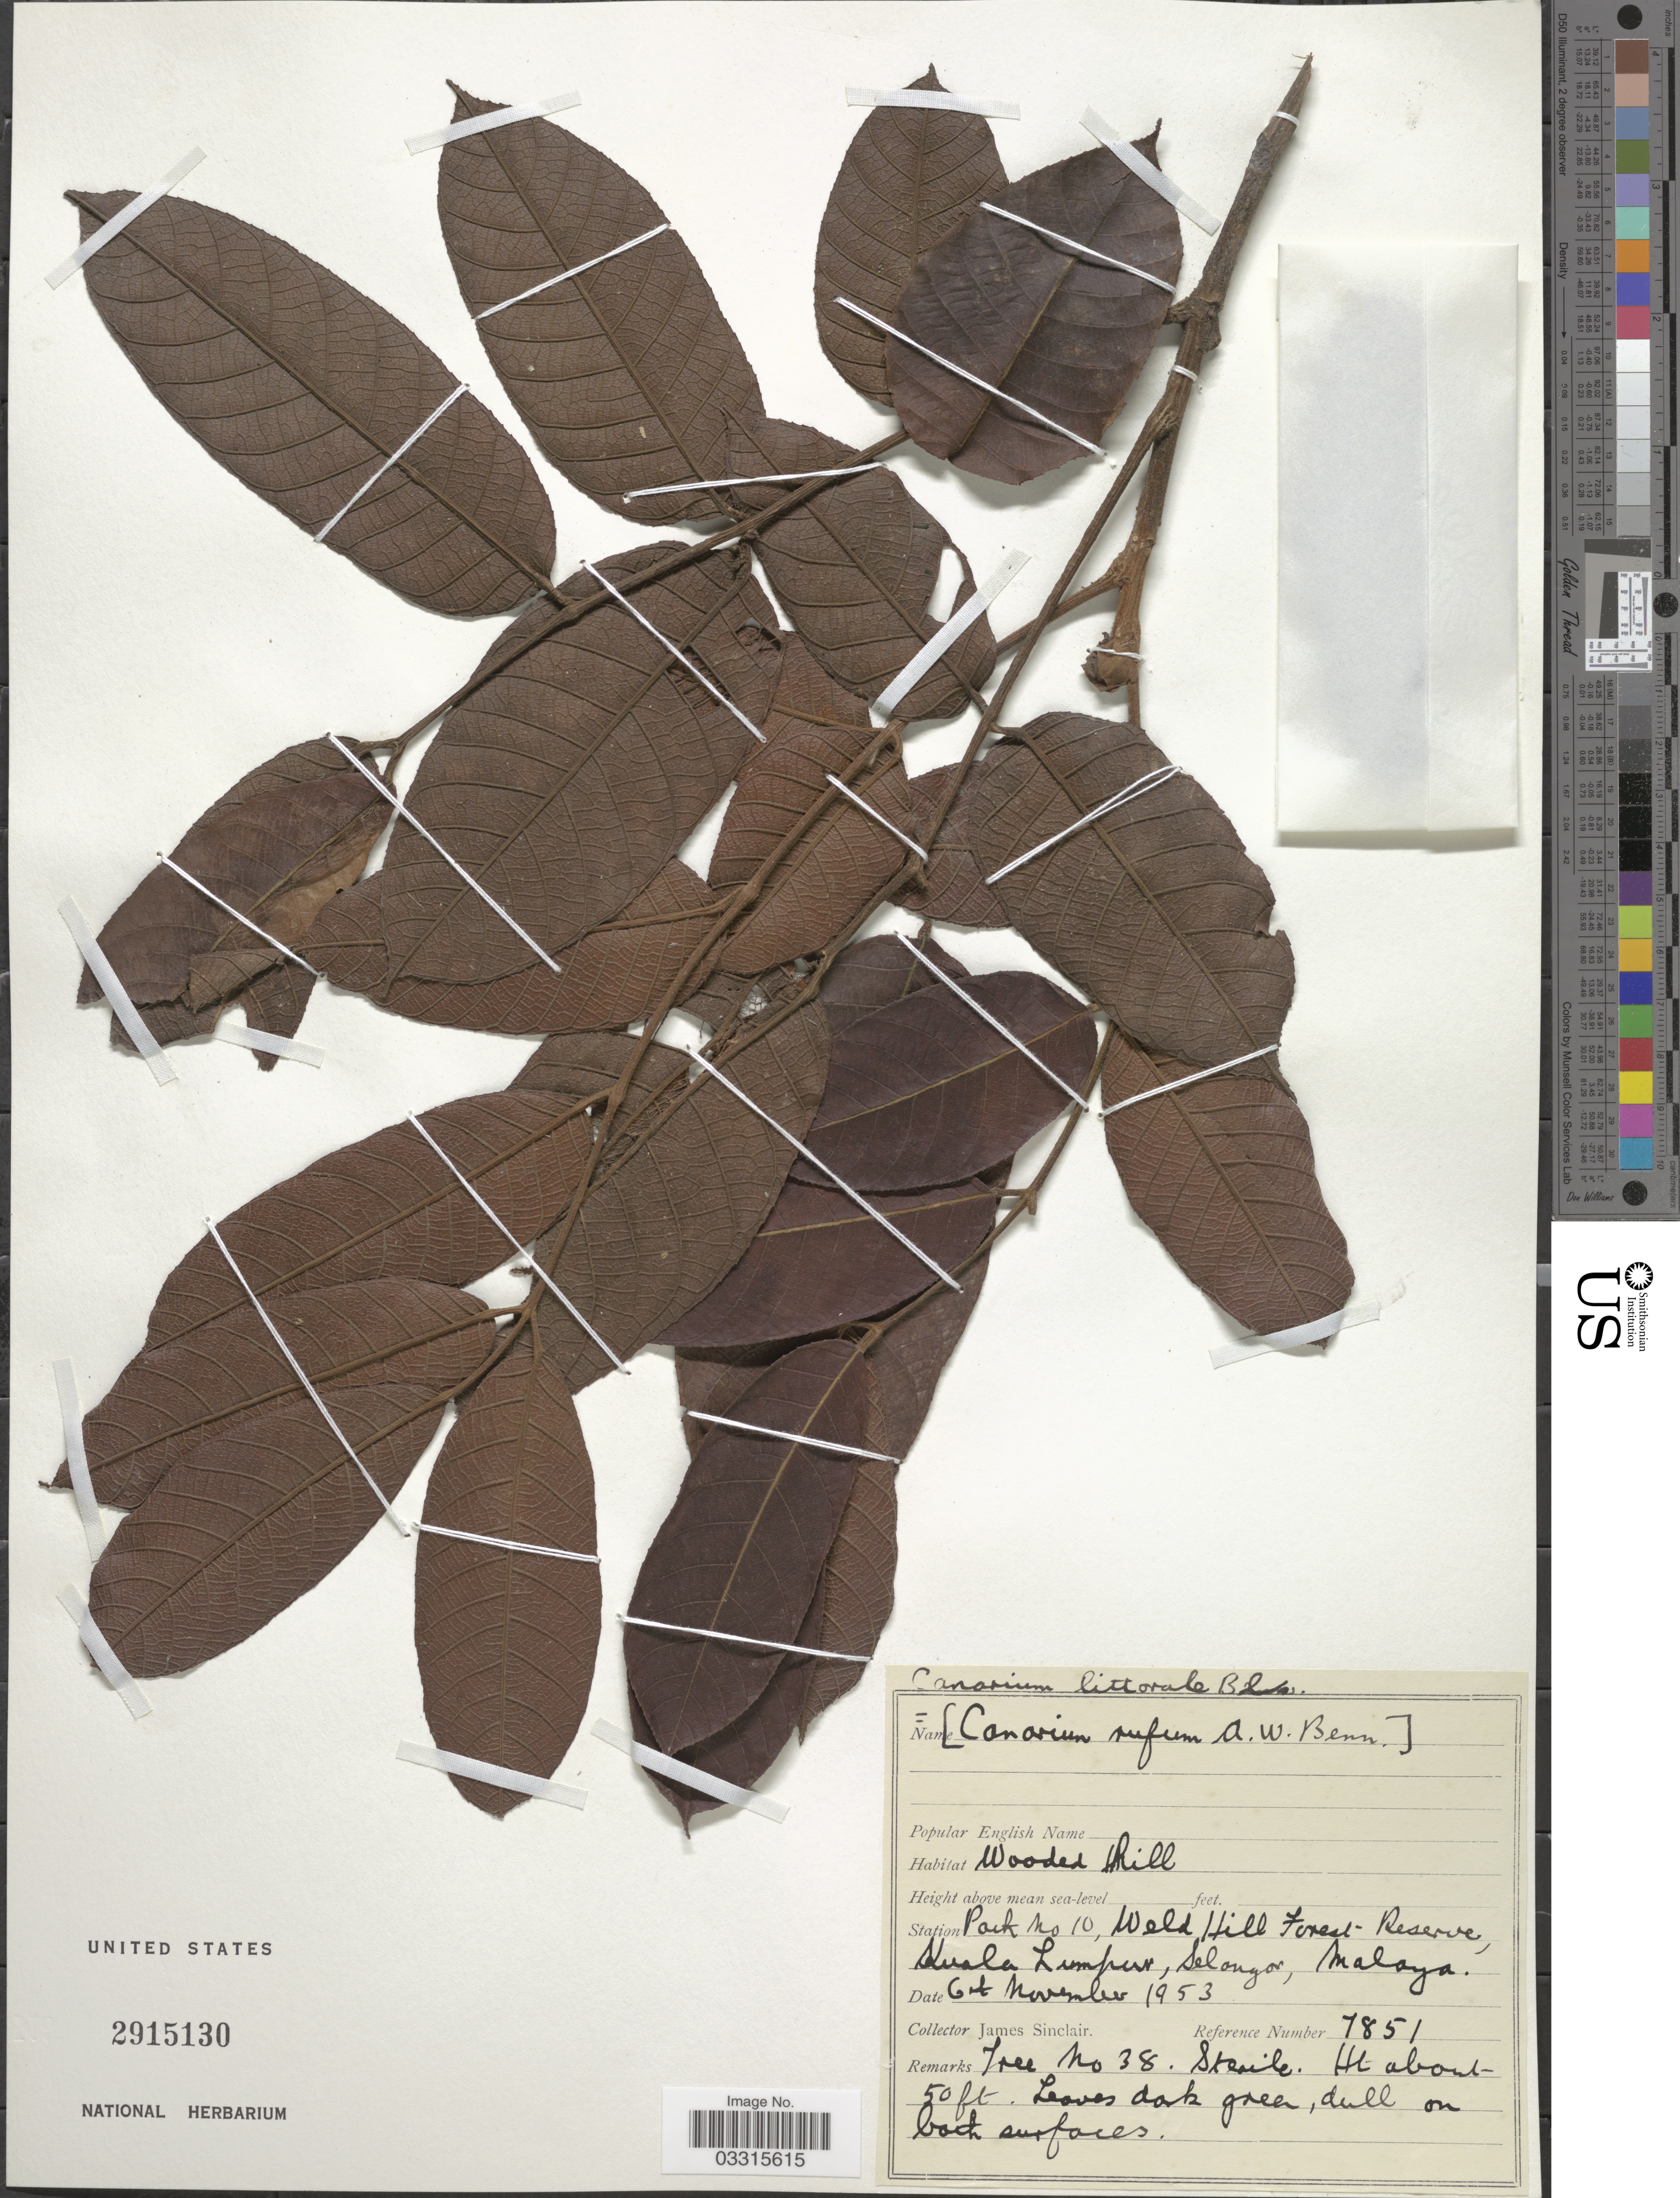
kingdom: Plantae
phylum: Tracheophyta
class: Magnoliopsida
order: Sapindales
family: Burseraceae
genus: Canarium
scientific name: Canarium littorale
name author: Blume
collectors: J. Sinclair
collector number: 7851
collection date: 1953-11-06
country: Malaysia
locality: Pack No 10, Weld Hill Forest Reserve, Kuala Lumpur, Selangor, Malaya.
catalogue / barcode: US 2915130